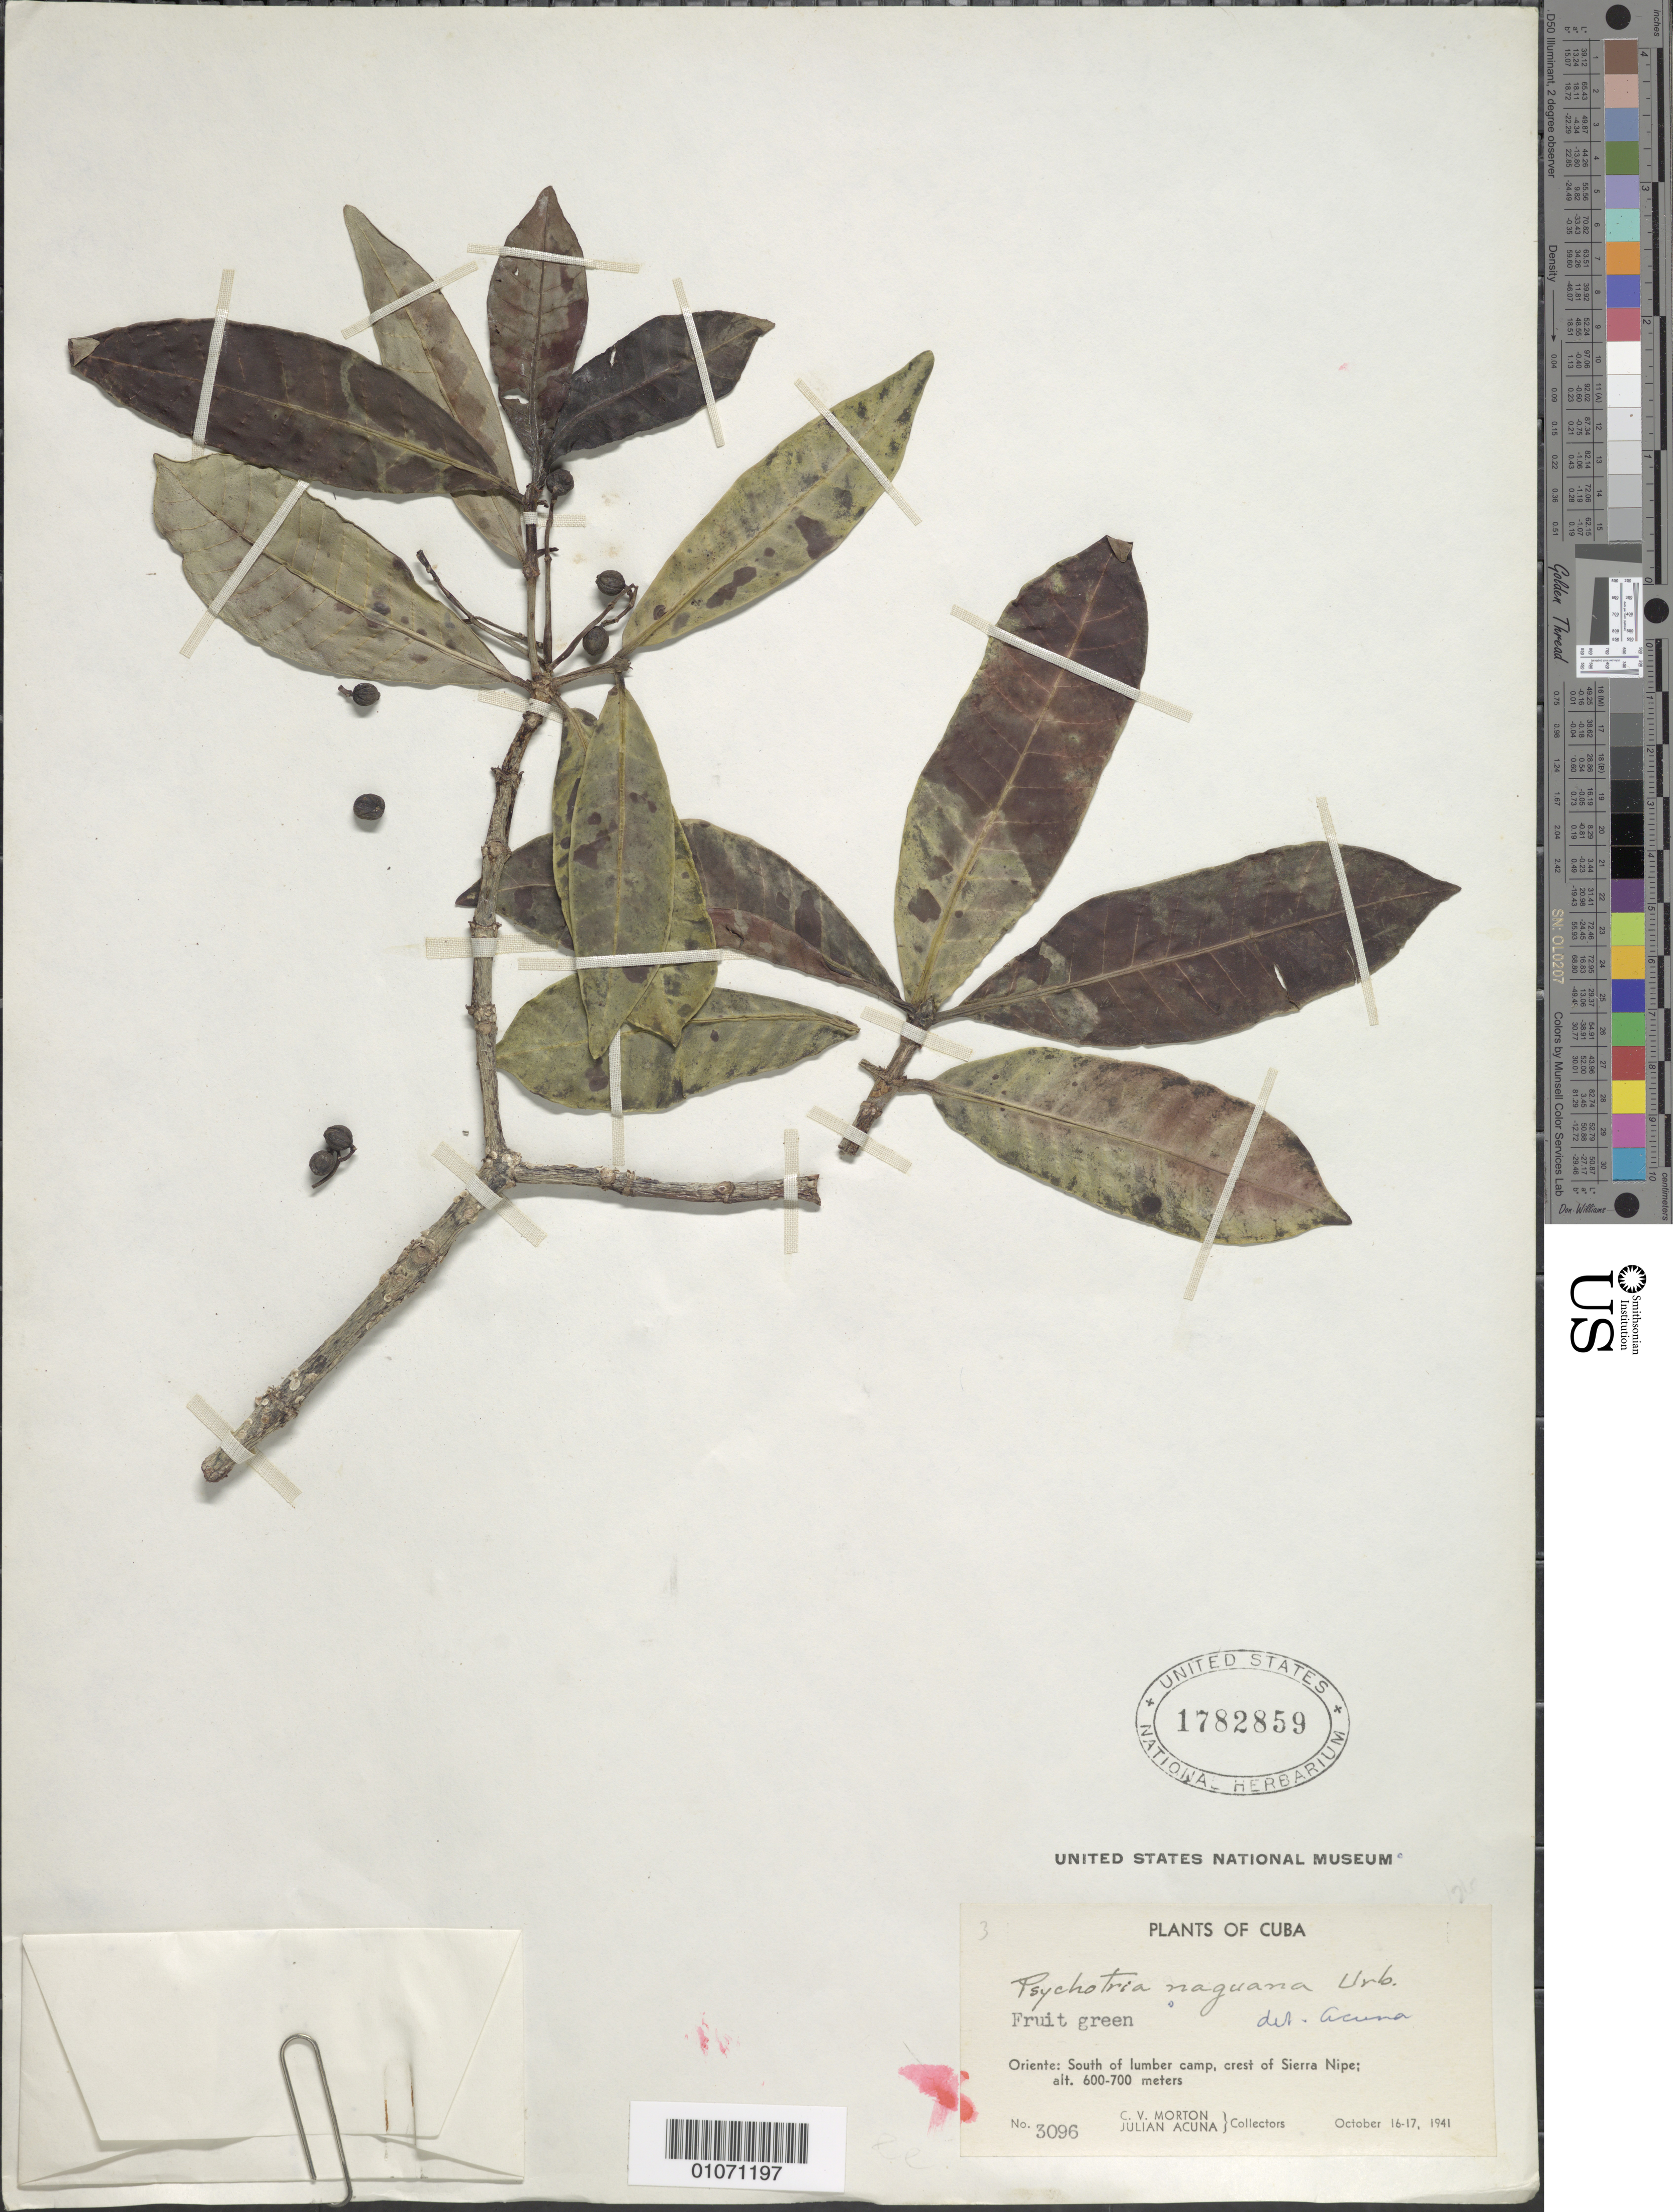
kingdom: Plantae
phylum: Tracheophyta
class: Magnoliopsida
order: Gentianales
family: Rubiaceae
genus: Psychotria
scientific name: Psychotria naguana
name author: Urb.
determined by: Acuña, J. B.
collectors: C. V. Morton & J. Acuña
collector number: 3096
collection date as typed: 16 Oct 1941 to 17 Oct 1941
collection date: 1941-10-16/1941-10-17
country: Cuba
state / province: Holguín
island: Cuba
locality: Sierra Nipe crest, S of lumber camp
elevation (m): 600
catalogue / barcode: US 1782859